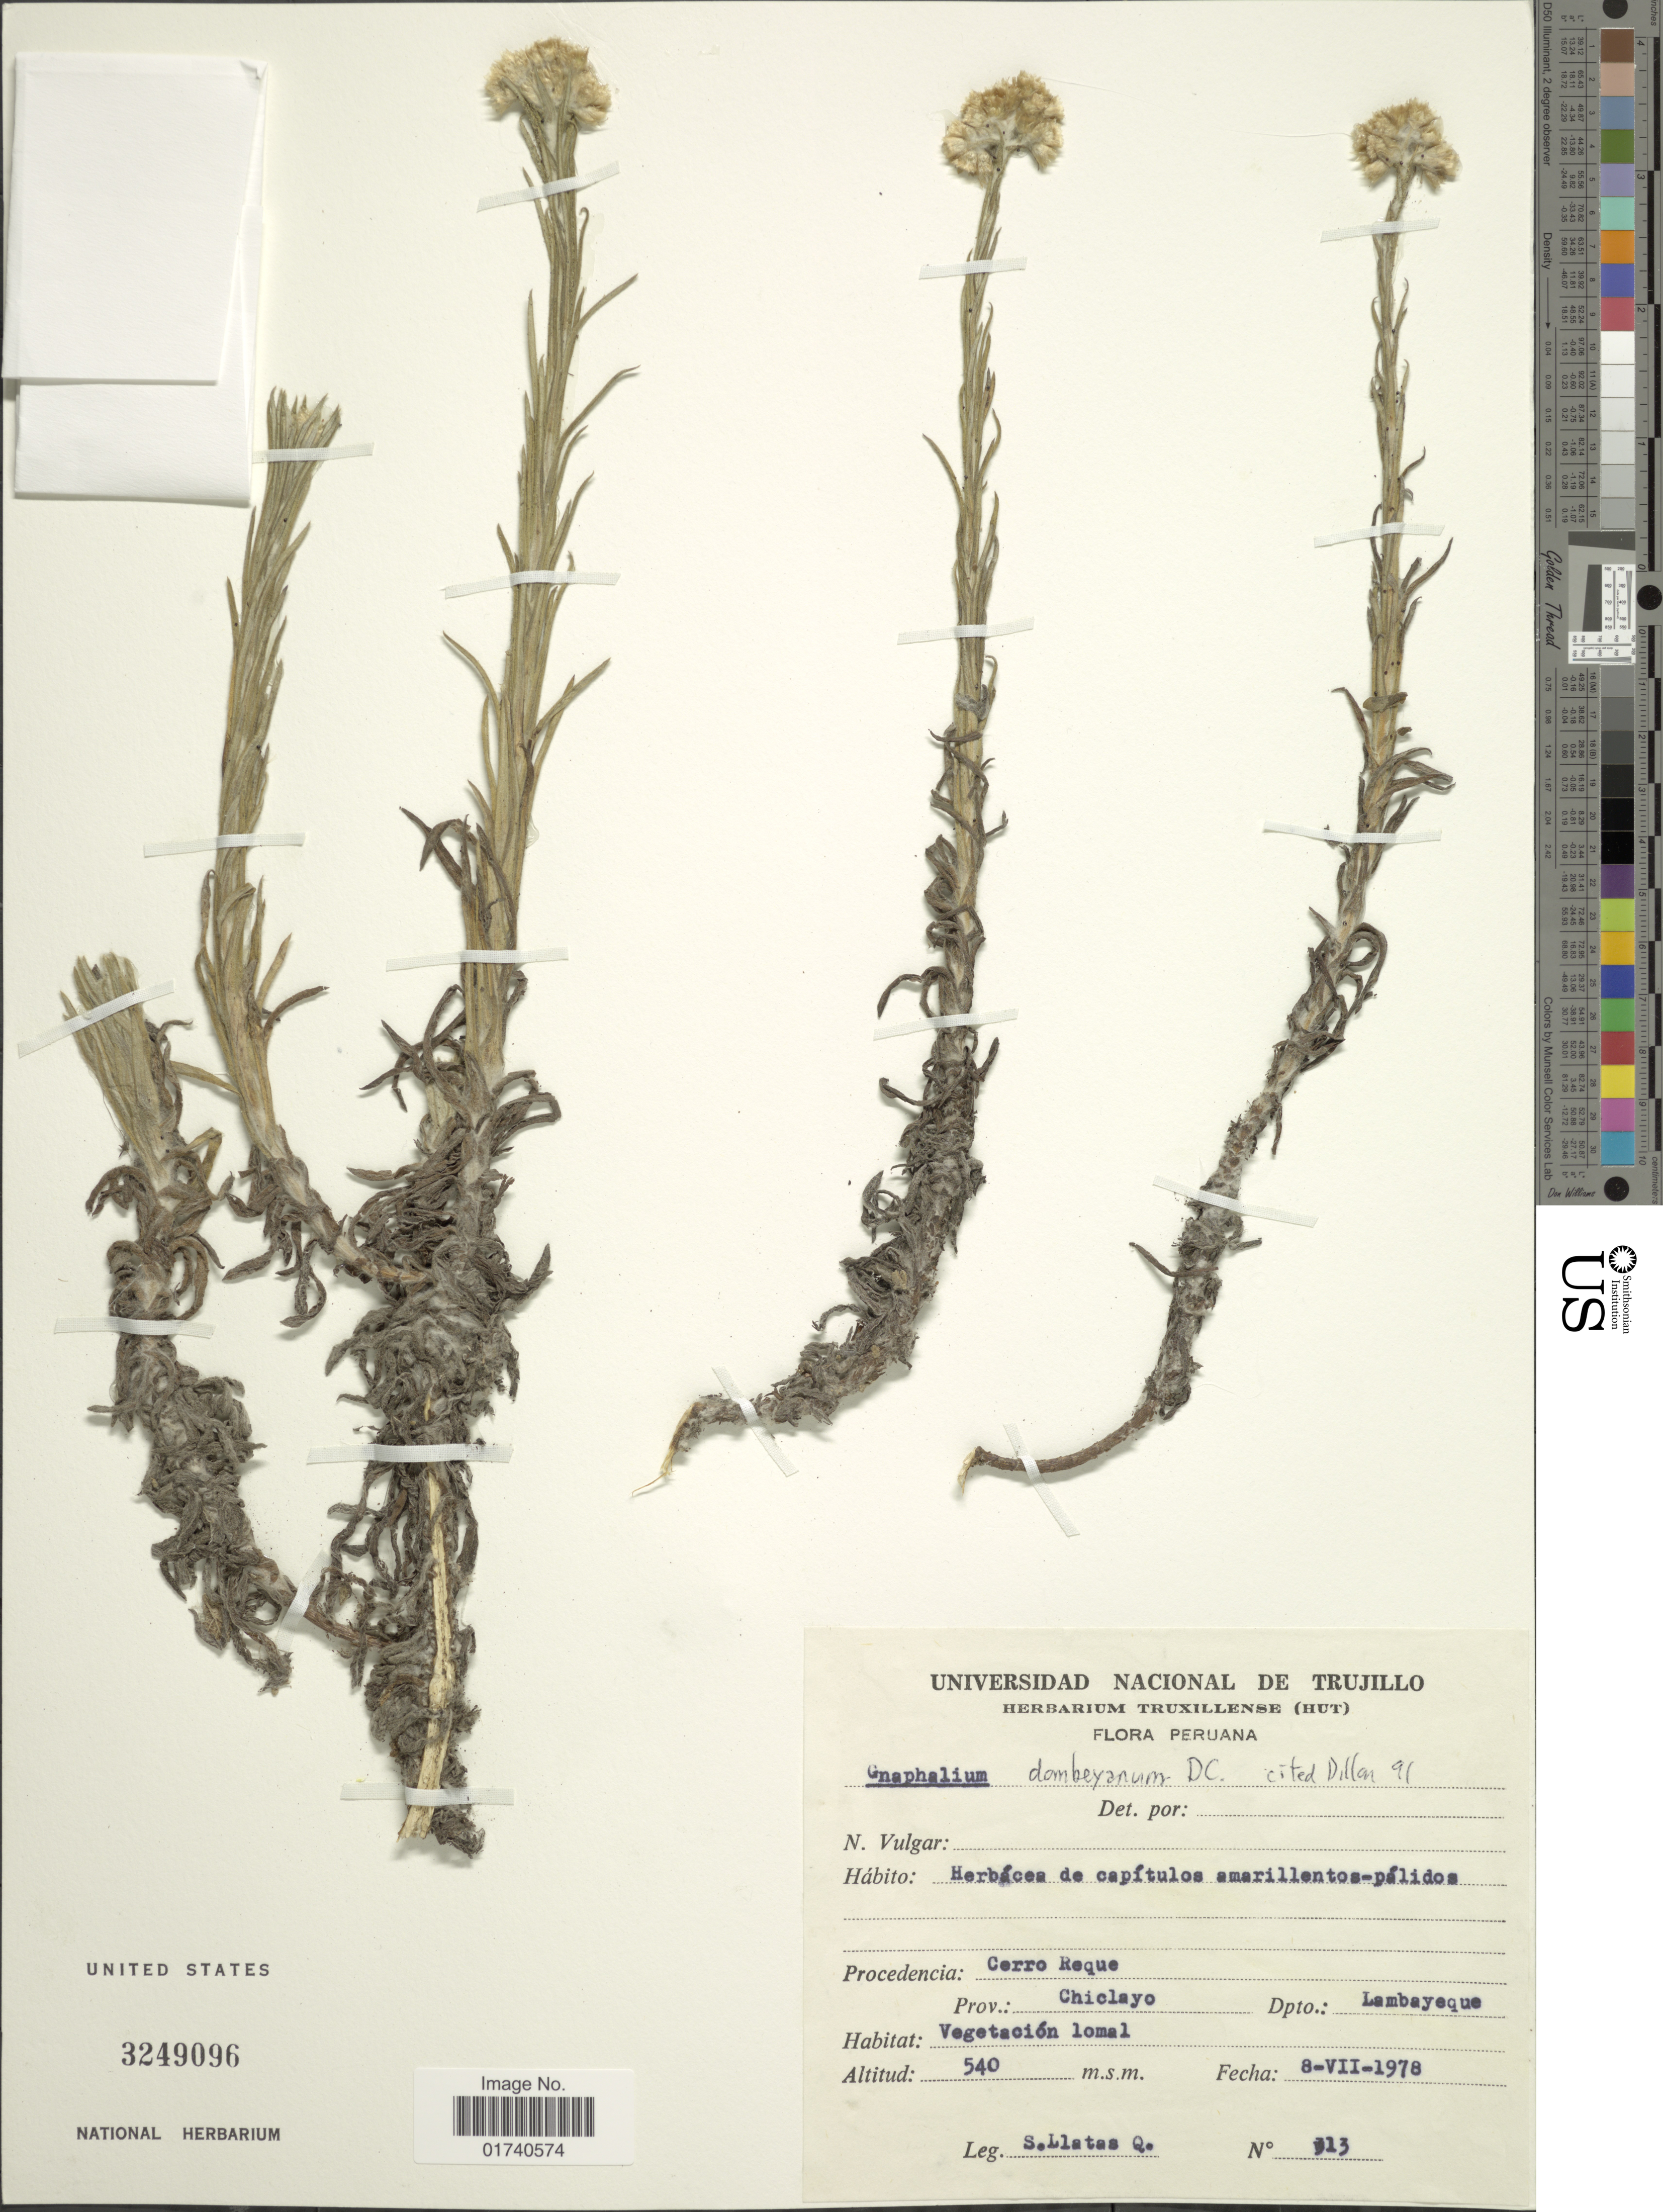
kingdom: Plantae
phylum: Tracheophyta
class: Magnoliopsida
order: Asterales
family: Asteraceae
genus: Pseudognaphalium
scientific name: Pseudognaphalium dombeyanum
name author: (DC.) Anderb.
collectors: S. Llatas Quiroz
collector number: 313*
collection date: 1978-07-08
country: Peru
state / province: Lambayeque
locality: Procedencia: Cerro Reque. Prov.: Chiclayo. Dpto.: Lambayeque.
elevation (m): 540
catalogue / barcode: US 3249096